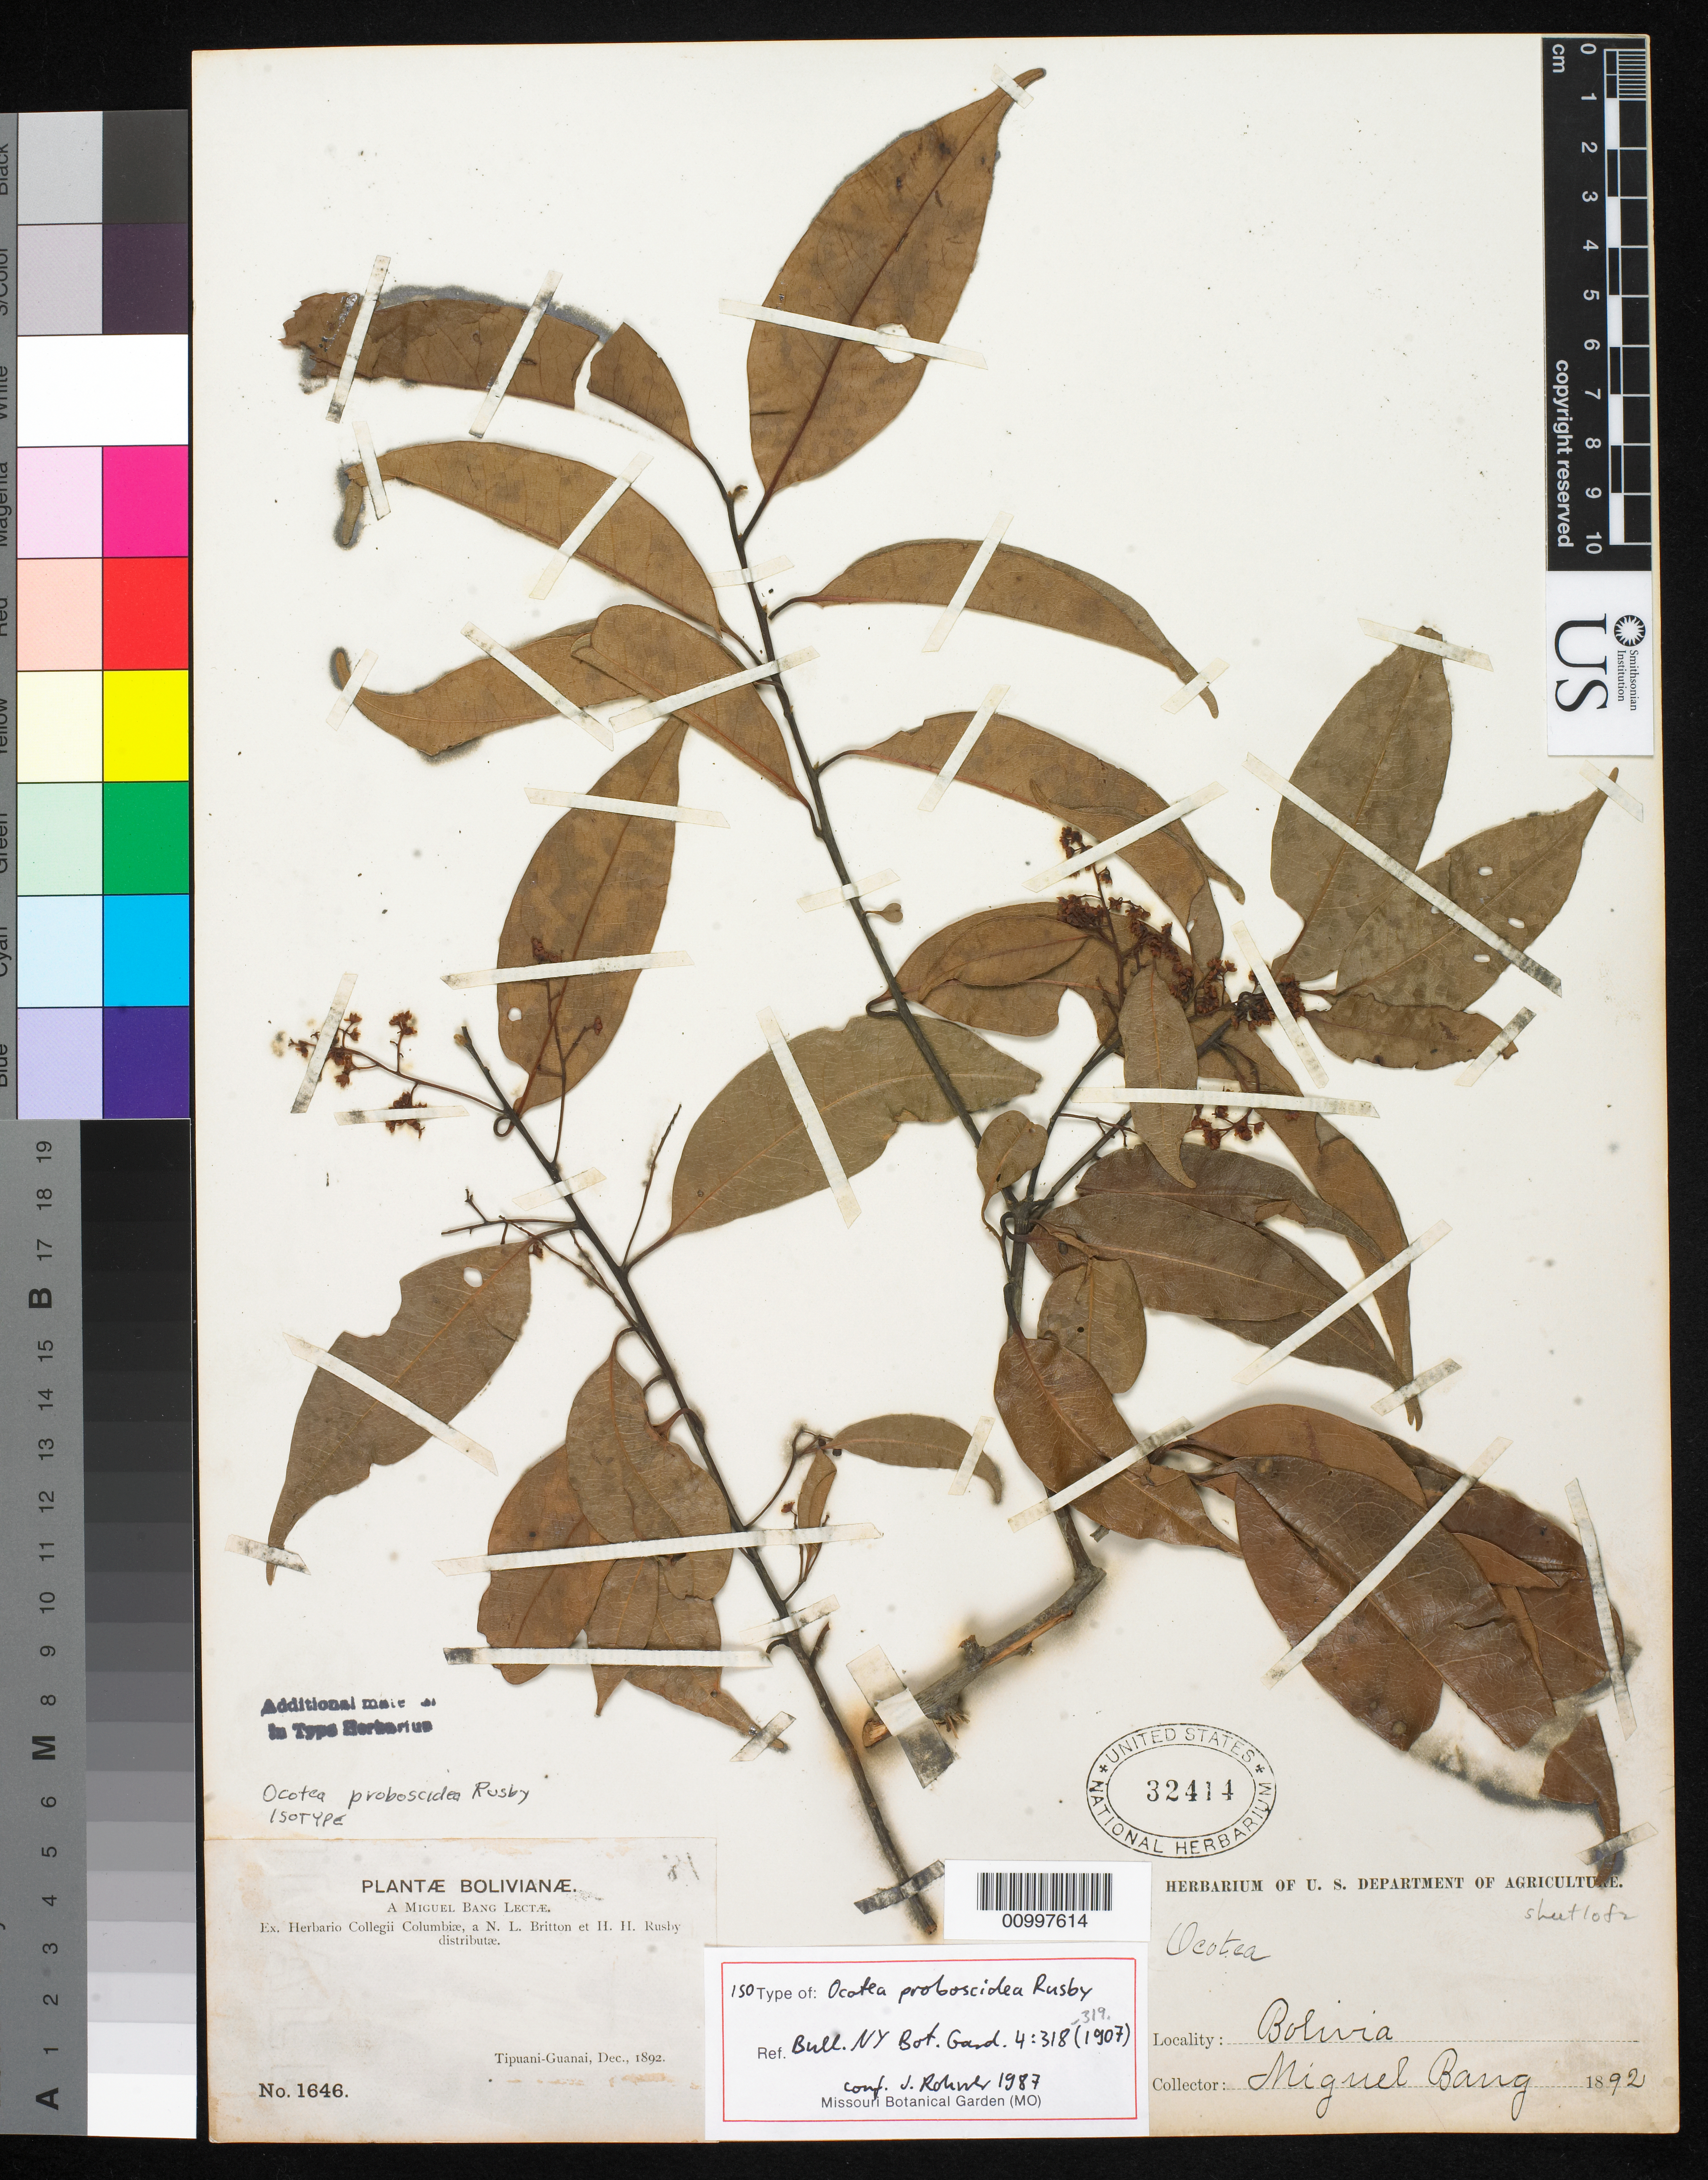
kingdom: Plantae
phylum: Tracheophyta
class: Magnoliopsida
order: Laurales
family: Lauraceae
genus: Ocotea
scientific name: Ocotea proboscidea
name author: Rusby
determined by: Rohwer, J. G.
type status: Isotype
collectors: M. Bang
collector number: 1646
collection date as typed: Dec 1892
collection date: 1892-12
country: Bolivia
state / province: La Paz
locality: Tipuani-Guanai.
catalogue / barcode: US 32414